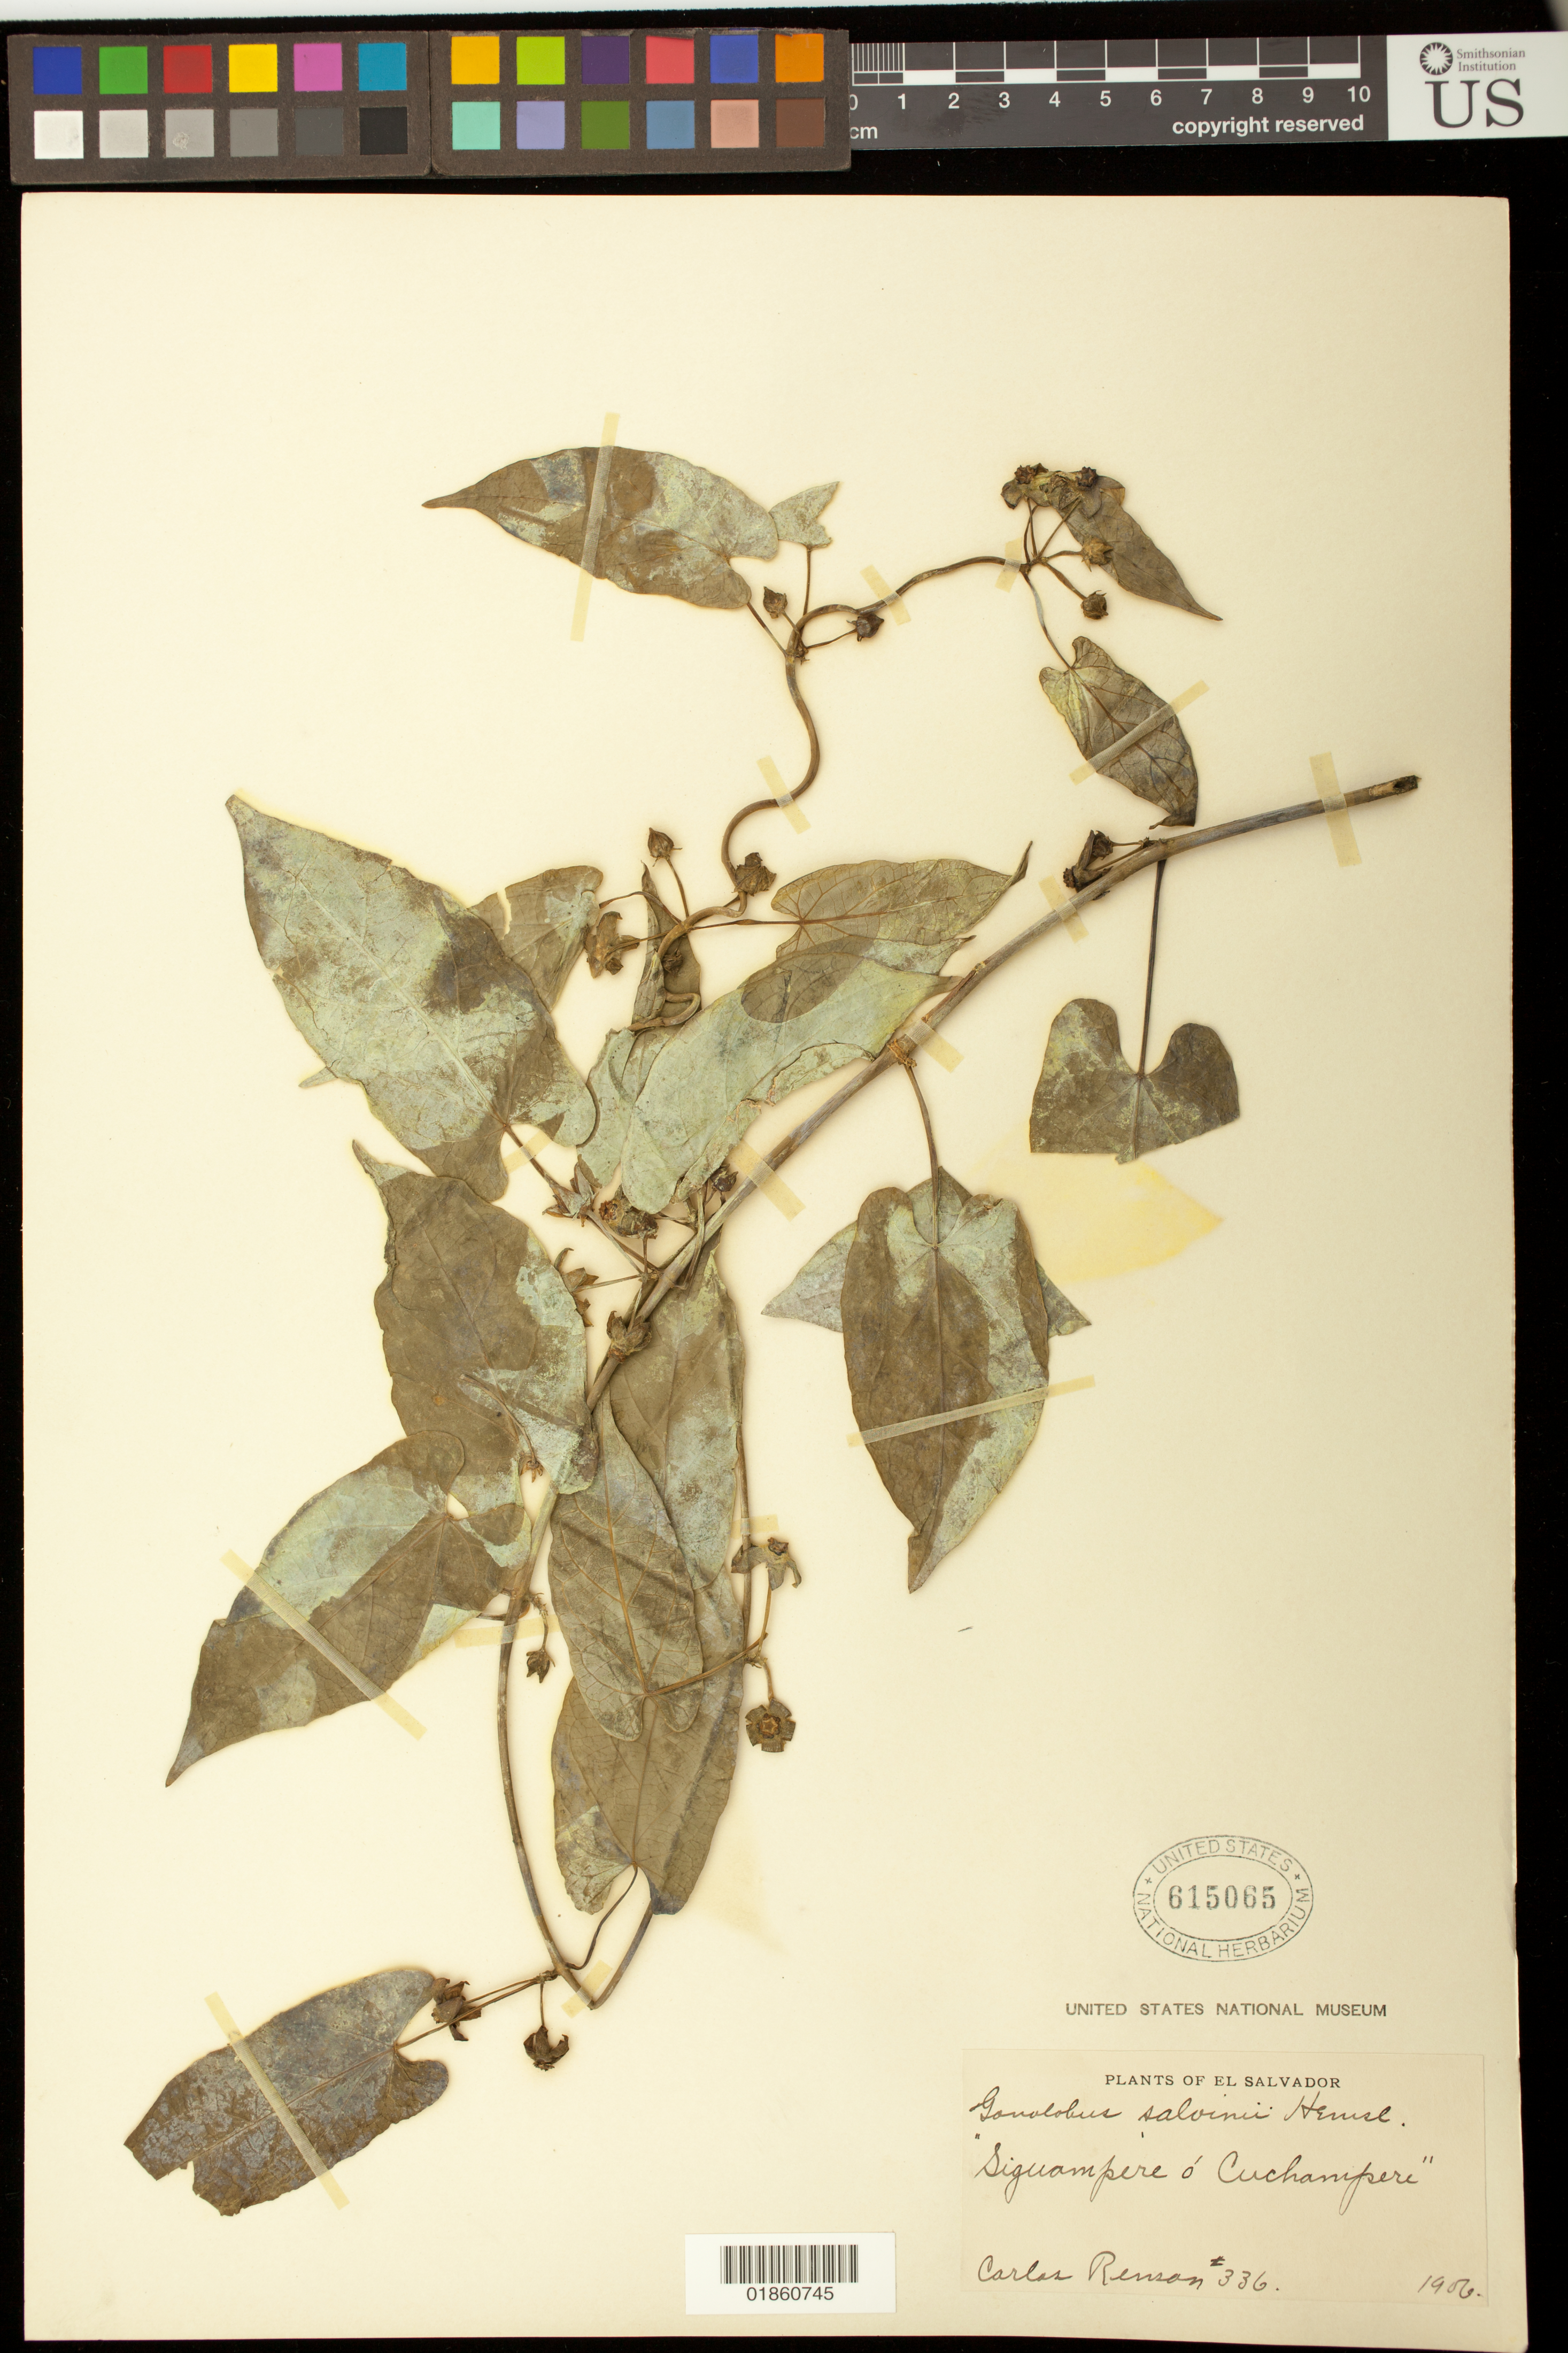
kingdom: Plantae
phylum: Tracheophyta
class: Magnoliopsida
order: Gentianales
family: Apocynaceae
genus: Gonolobus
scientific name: Gonolobus salvinii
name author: Hemsl.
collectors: C. Renson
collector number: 336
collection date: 1906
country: El Salvador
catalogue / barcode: US 615065